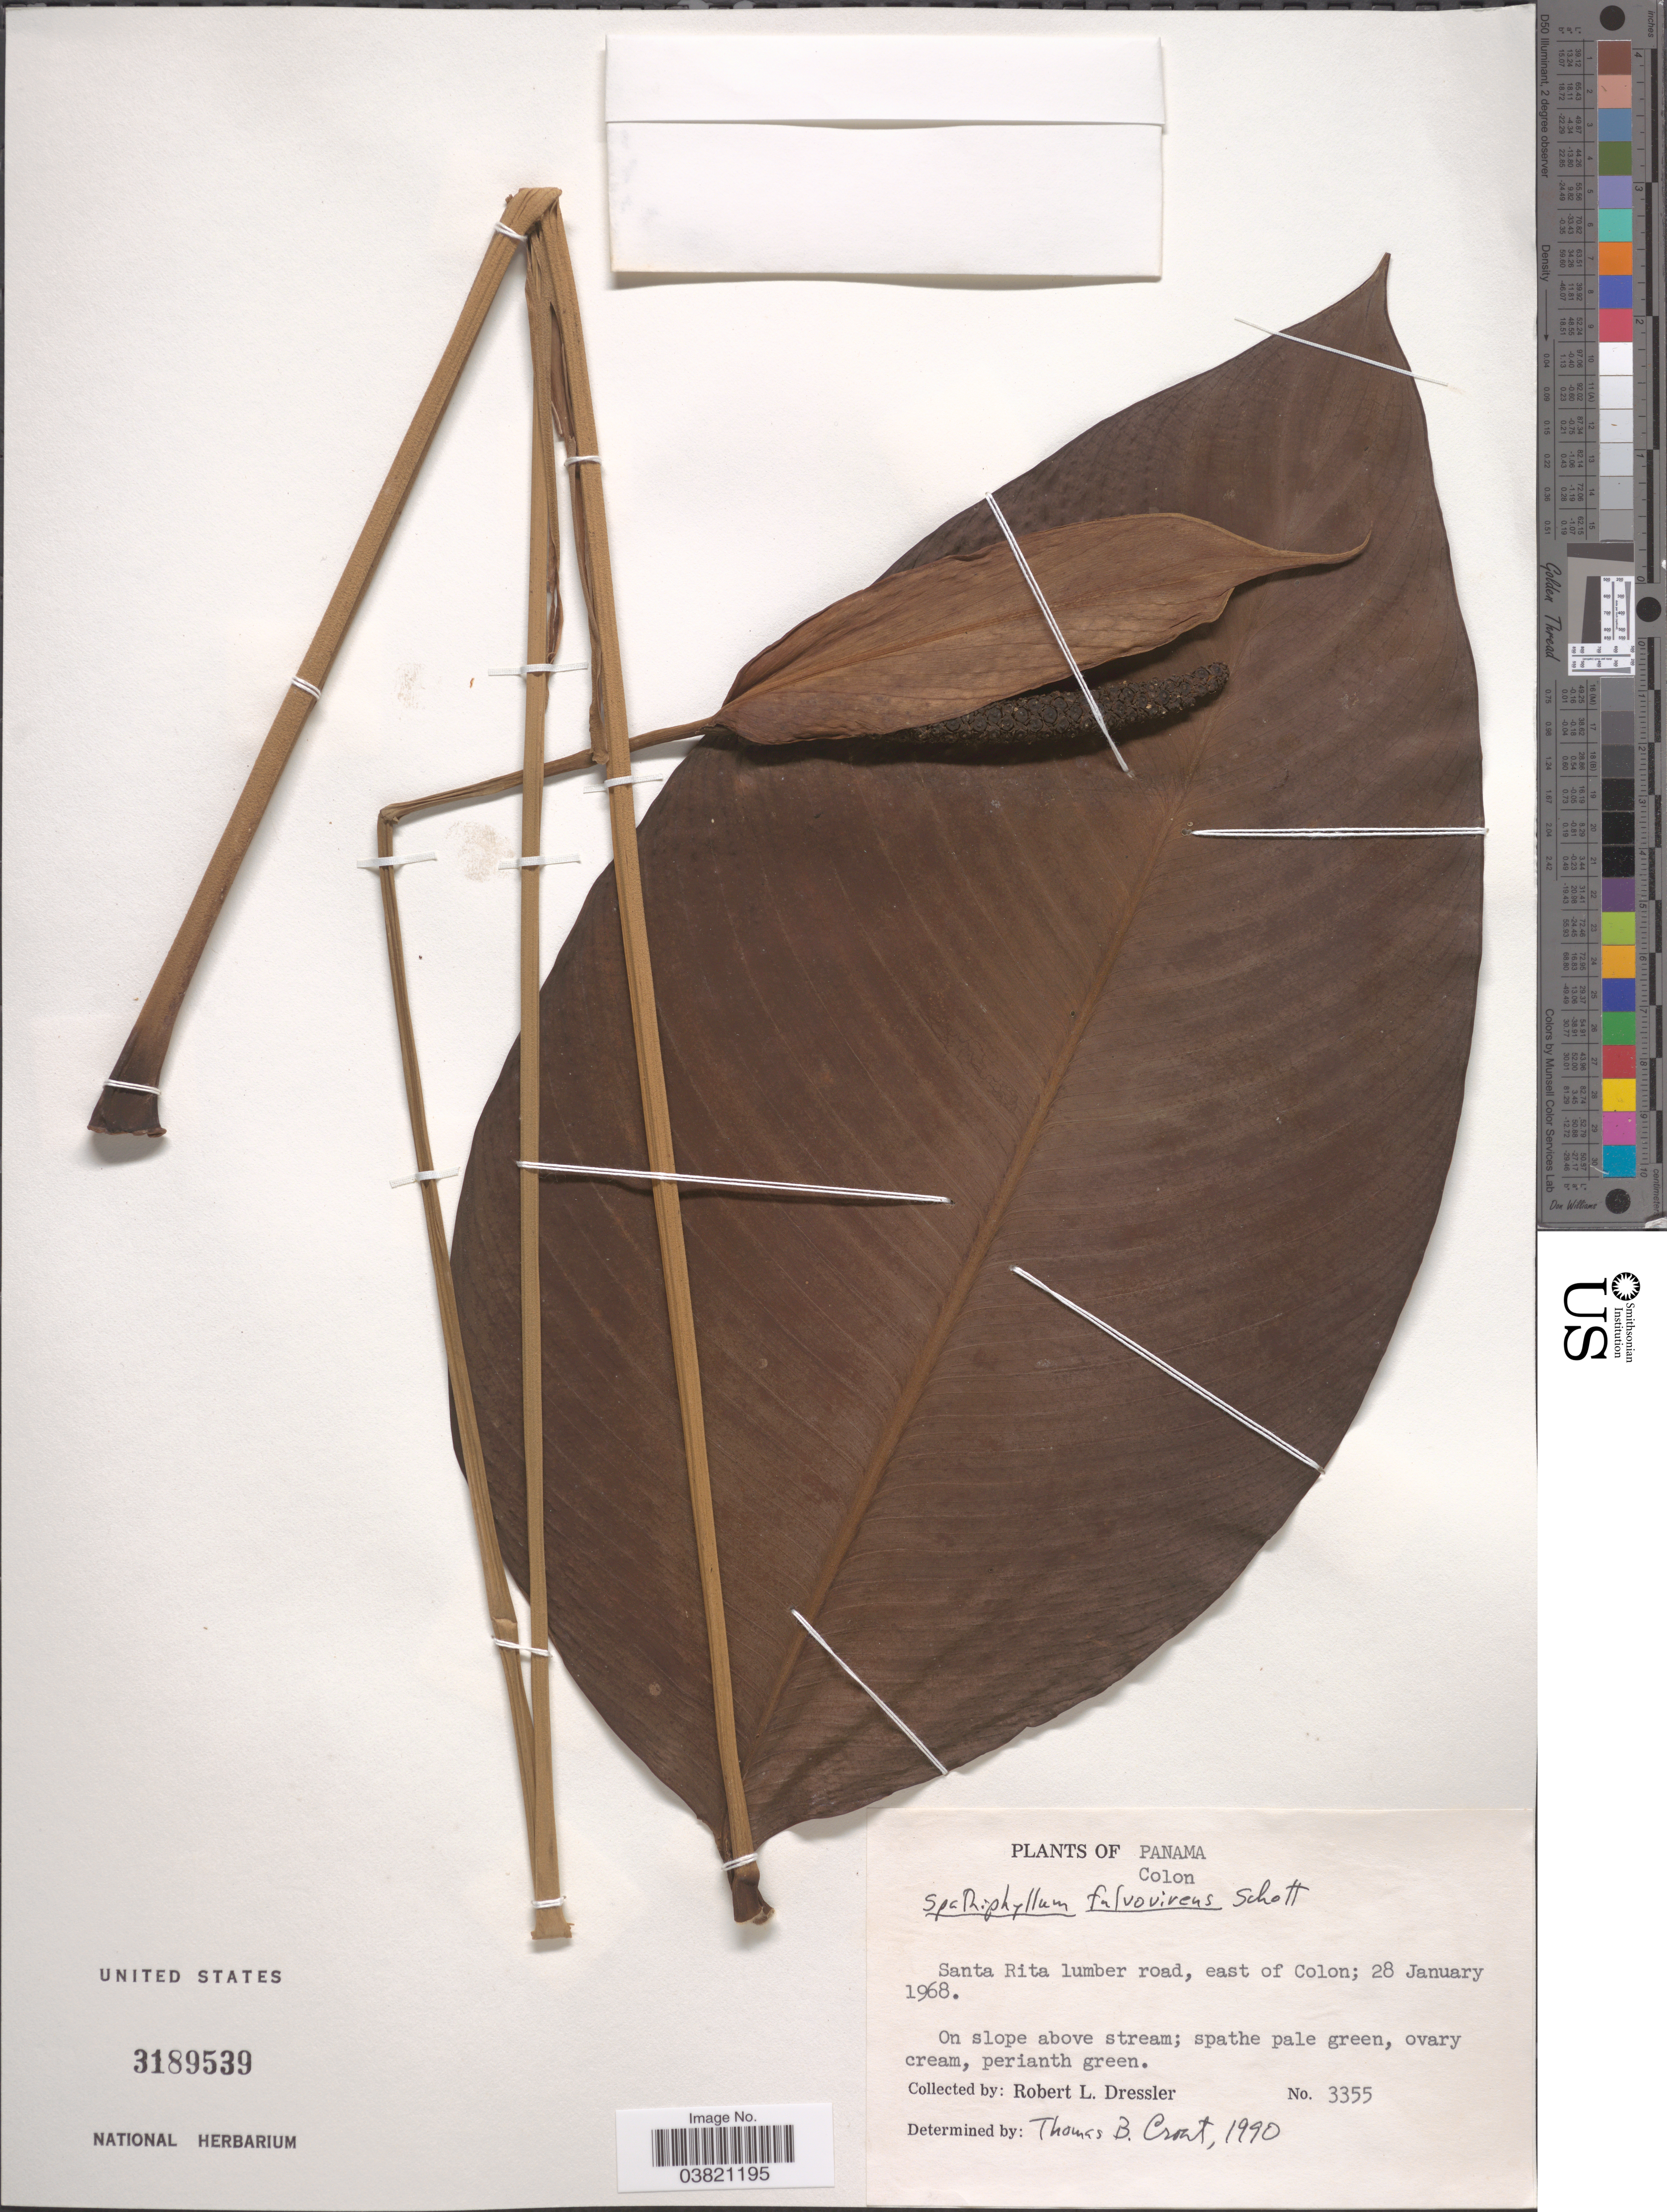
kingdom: Plantae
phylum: Tracheophyta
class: Liliopsida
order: Alismatales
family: Araceae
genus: Spathiphyllum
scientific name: Spathiphyllum fulvovirens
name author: Schott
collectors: R. Dressler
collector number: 3355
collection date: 1968-01-28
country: Panama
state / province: Colón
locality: Colon. Santa Rita lumber road, east of Colon. On slope above stream.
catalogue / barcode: US 3189539